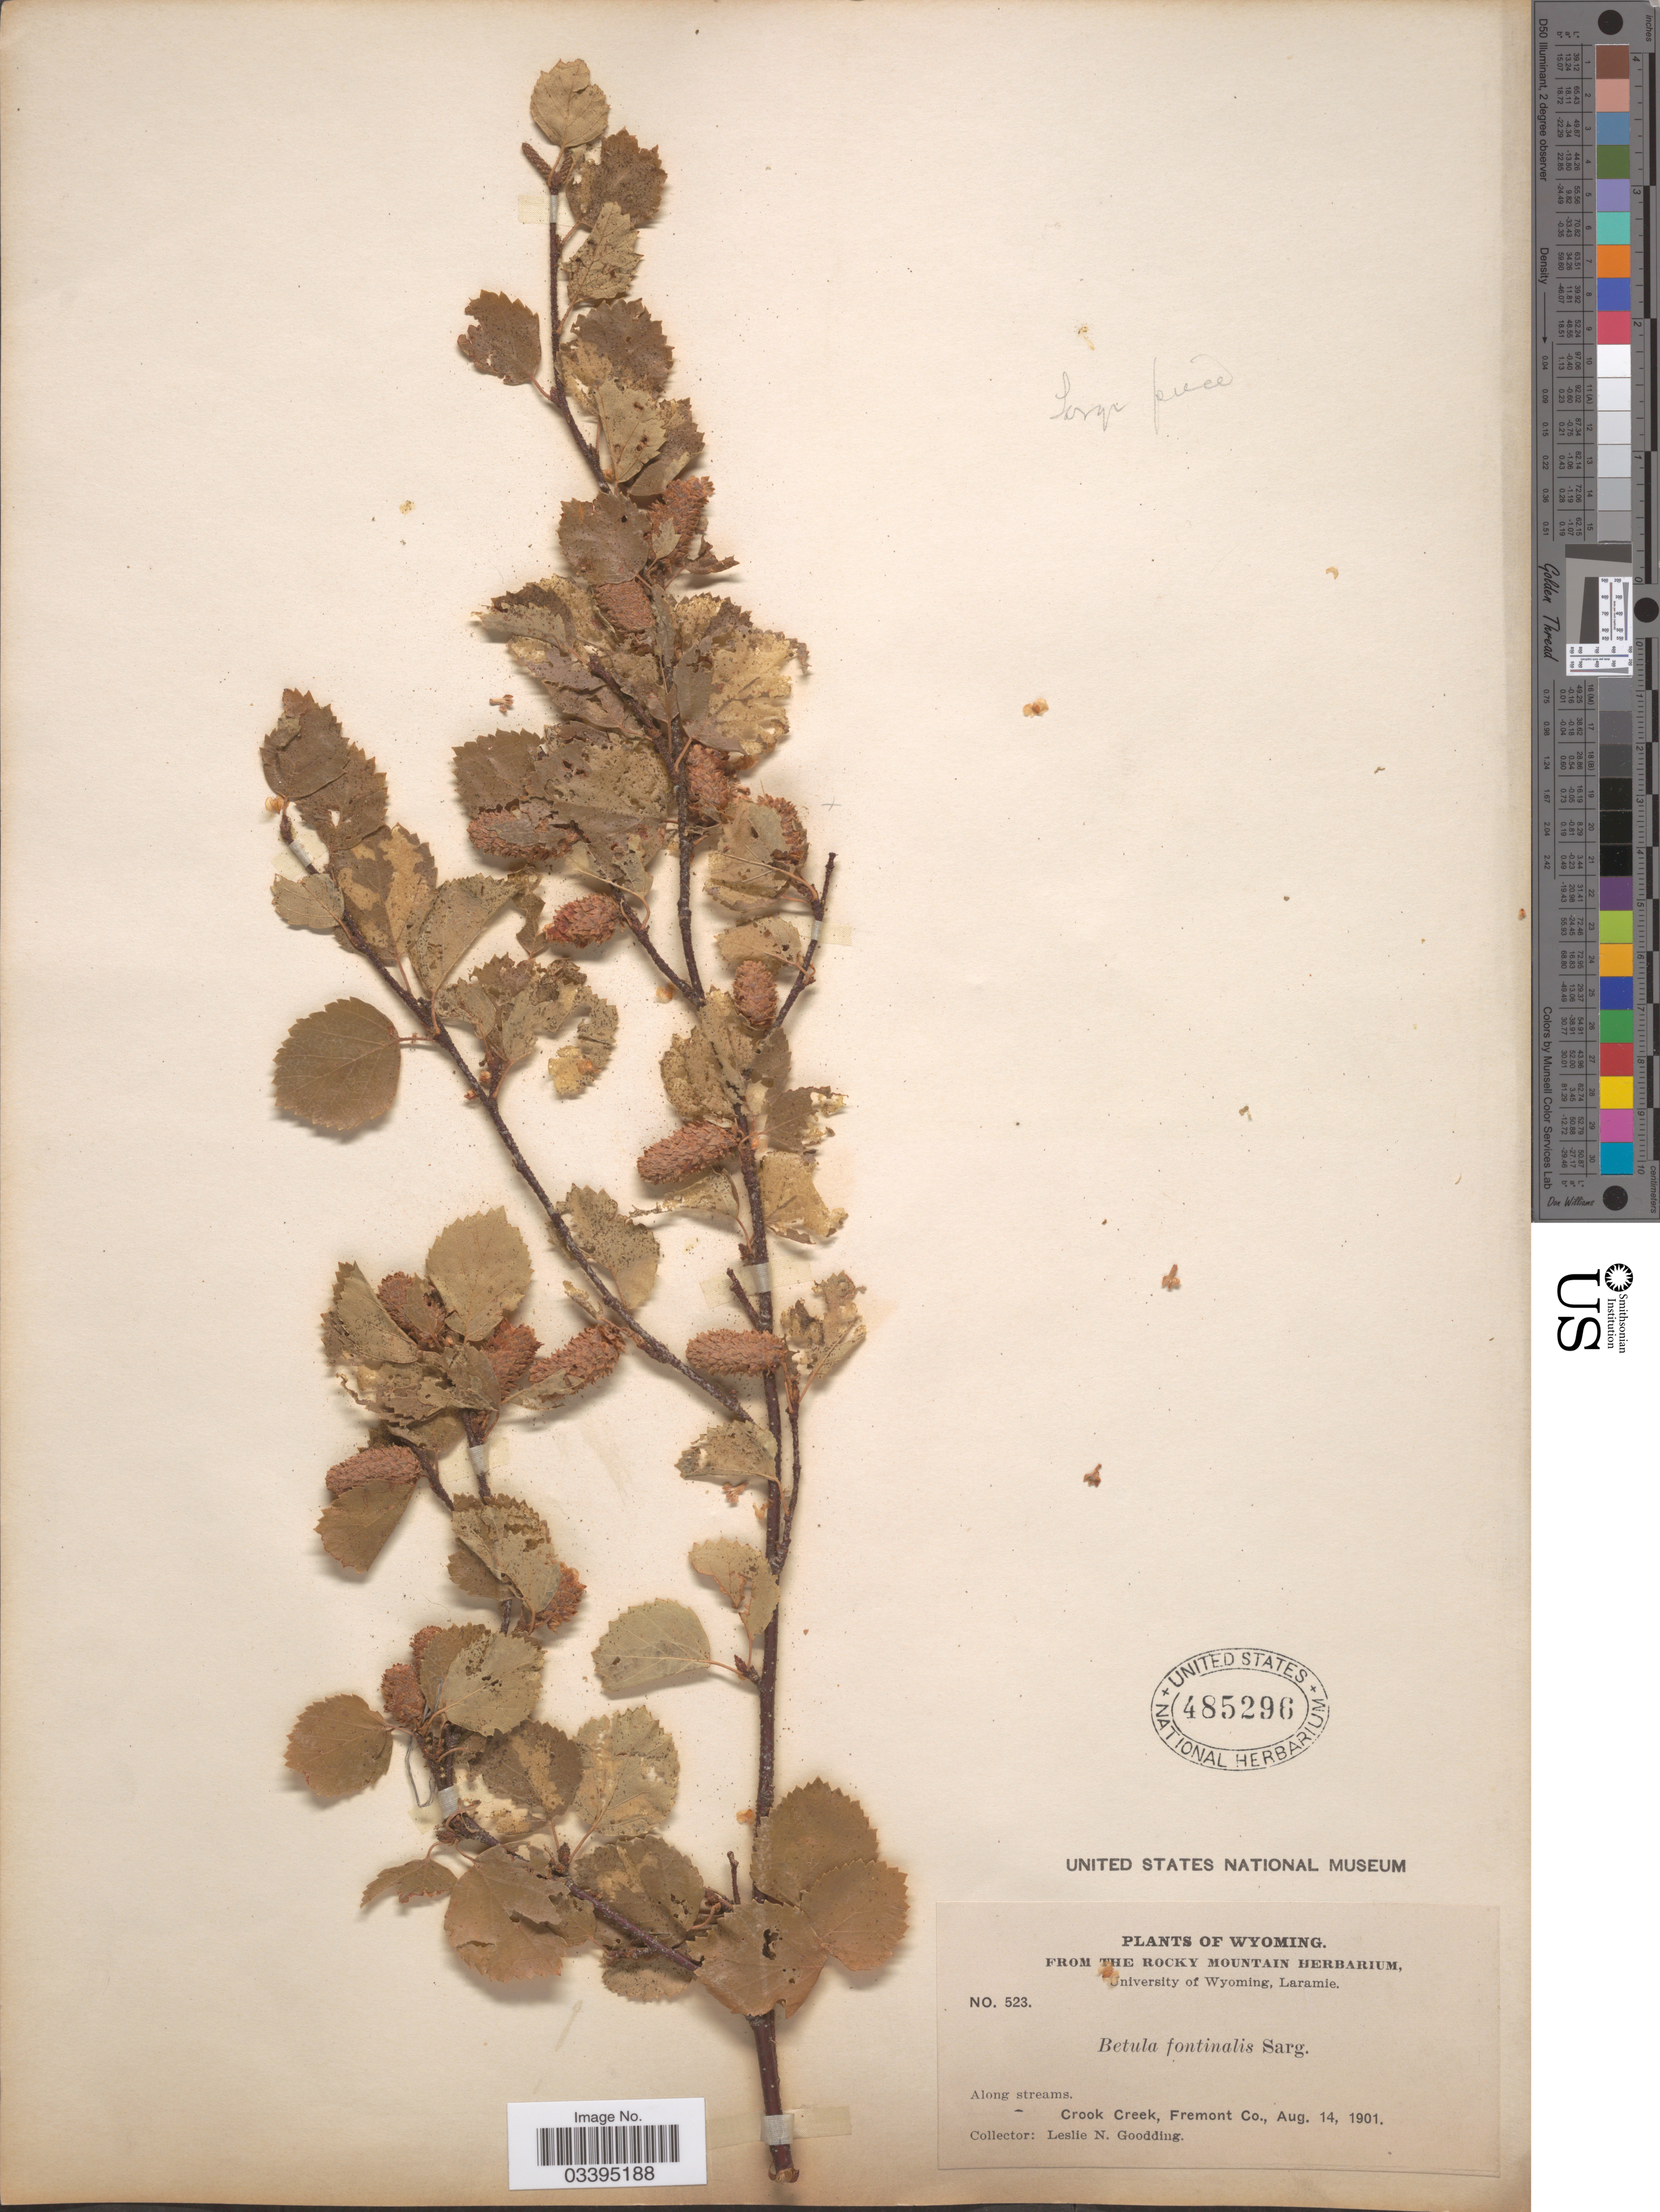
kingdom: Plantae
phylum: Tracheophyta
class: Magnoliopsida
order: Fagales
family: Betulaceae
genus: Betula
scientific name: Betula fontinalis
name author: Sarg.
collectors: L. N. Goodding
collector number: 523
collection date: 1901-08-14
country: United States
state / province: Wyoming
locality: Crook Creek, Fremont Co.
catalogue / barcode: US 485296